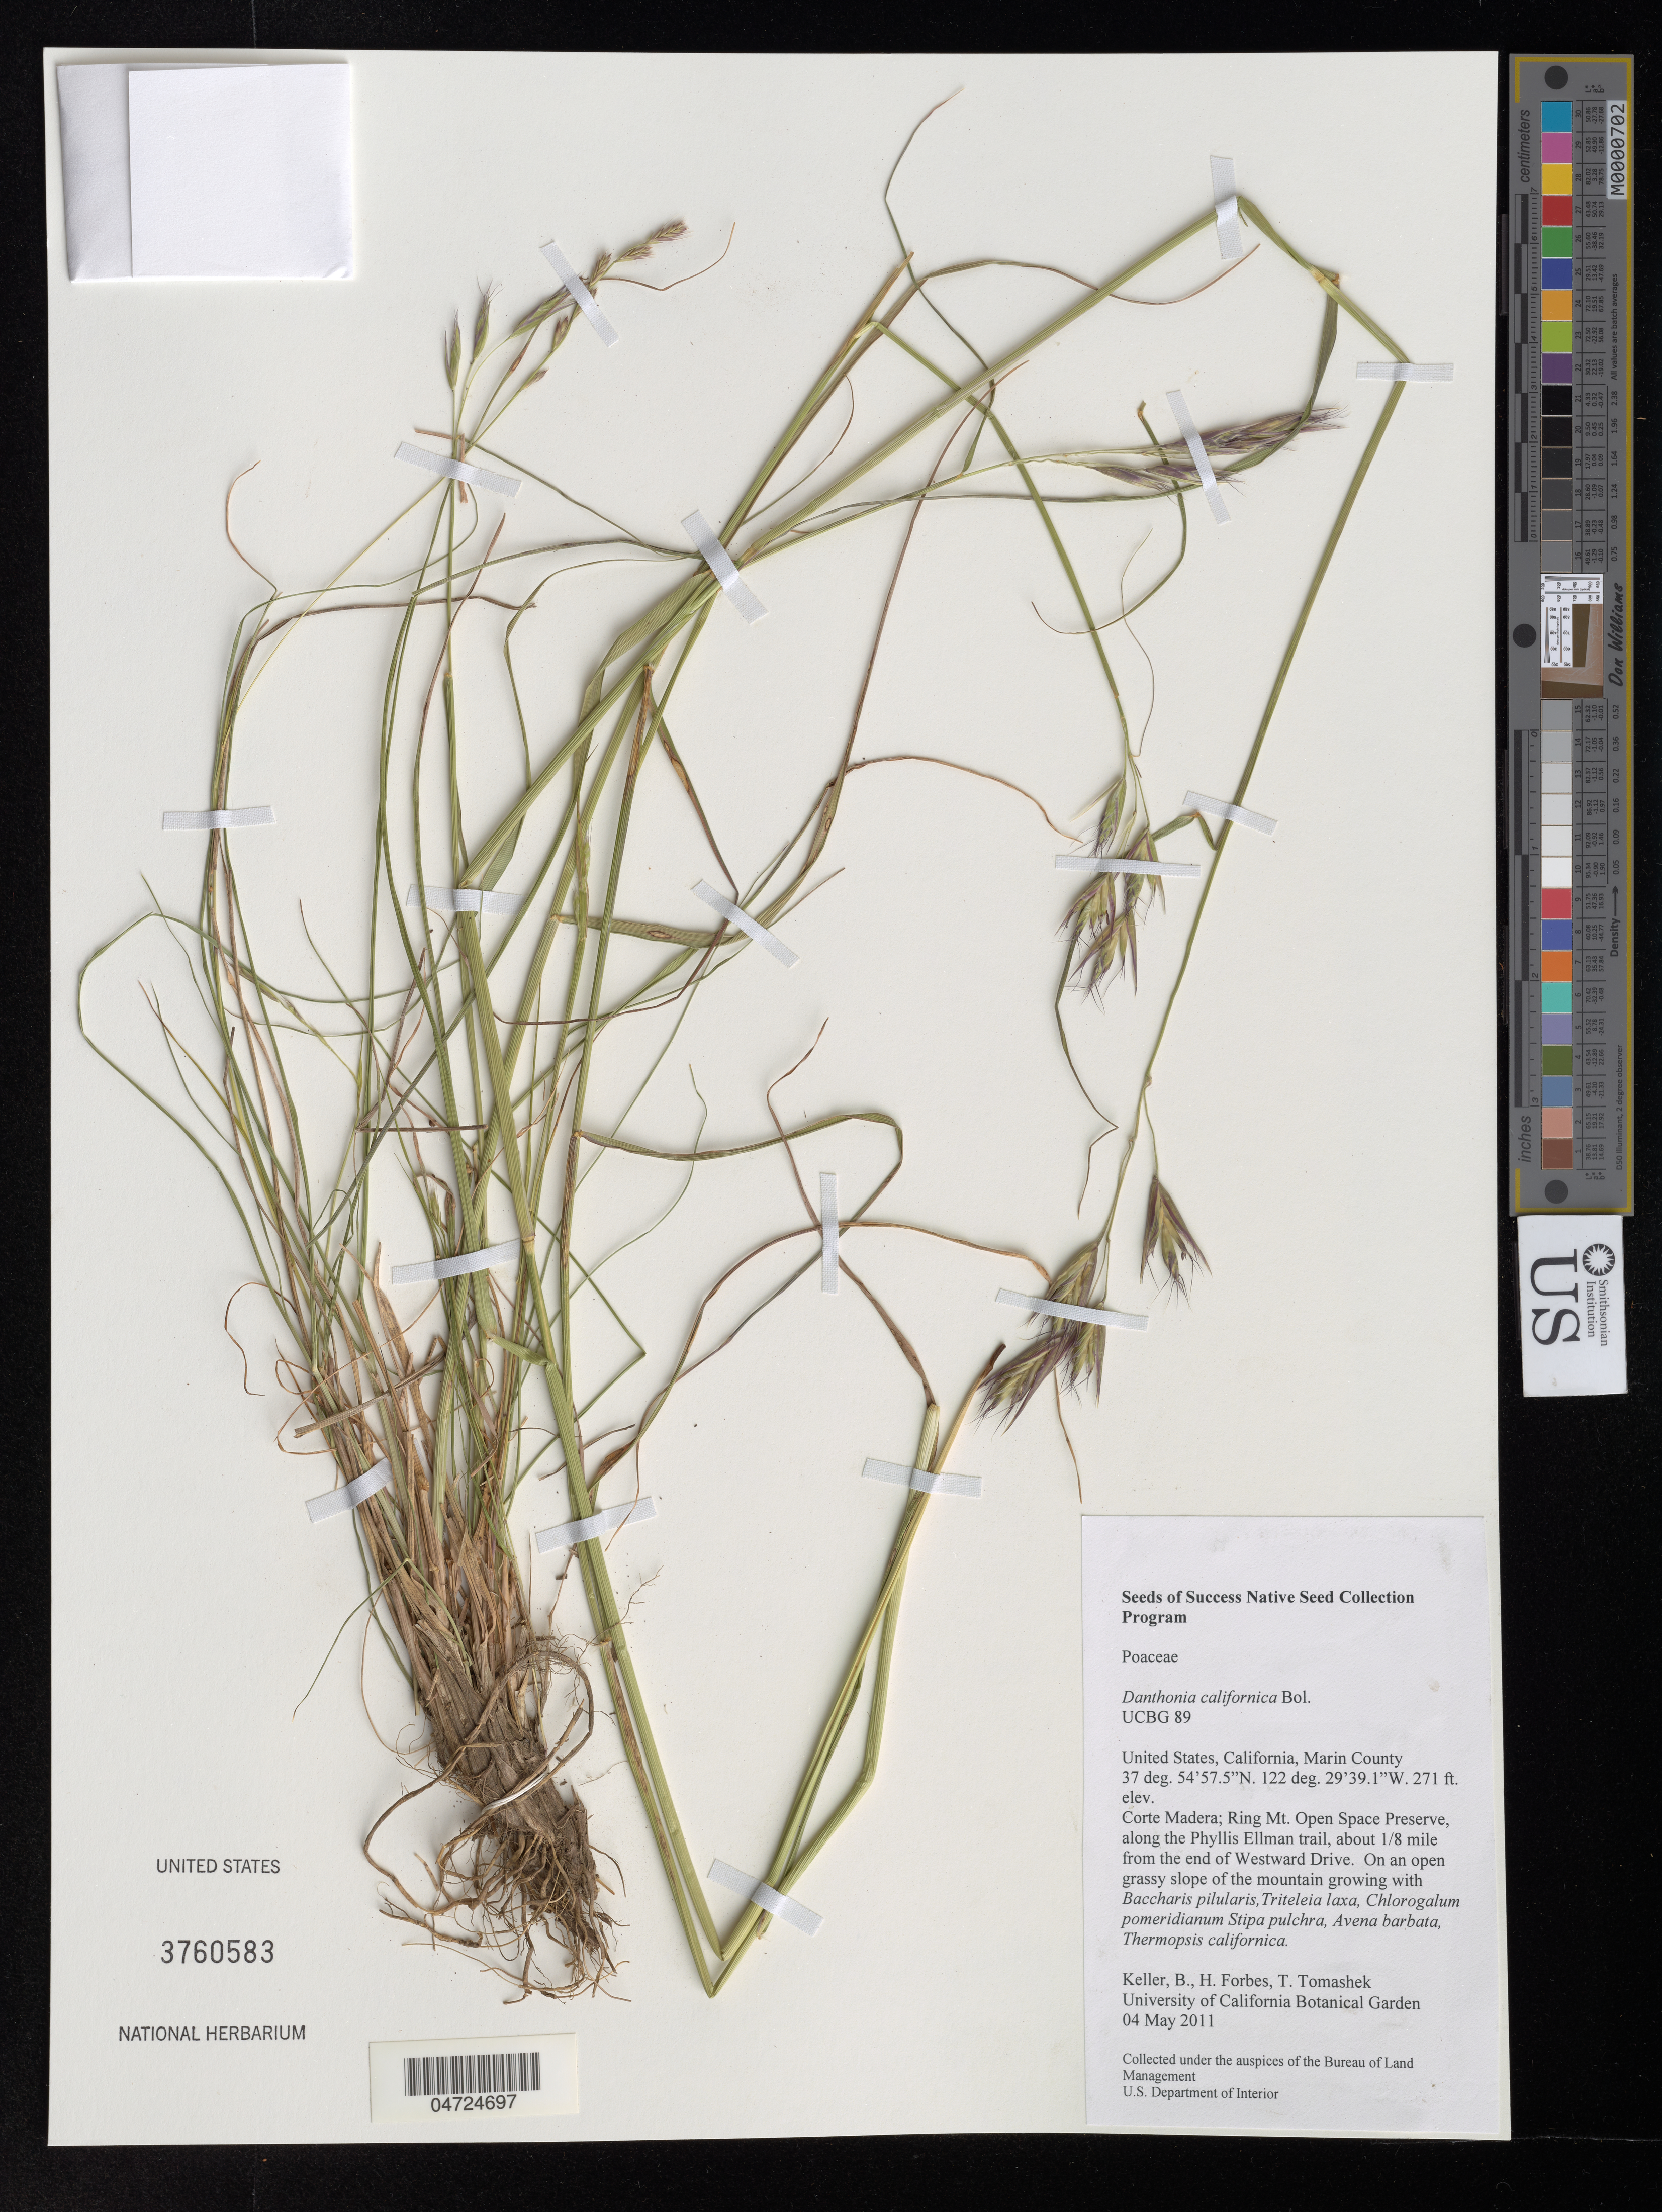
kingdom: Plantae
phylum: Tracheophyta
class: Liliopsida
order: Poales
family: Poaceae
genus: Danthonia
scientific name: Danthonia californica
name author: Bol.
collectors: B. Keller, H. Forbes & T. Tomashek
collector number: UCBG 89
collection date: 2011-05-04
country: United States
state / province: California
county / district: Marin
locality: Marin County. Corte Madera; Ring Mt. Open Space Preserve, along the Phyllis Ellman trail, about 1/8 mile from the end of Westward Drive.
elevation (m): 83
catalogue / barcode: US 3760583